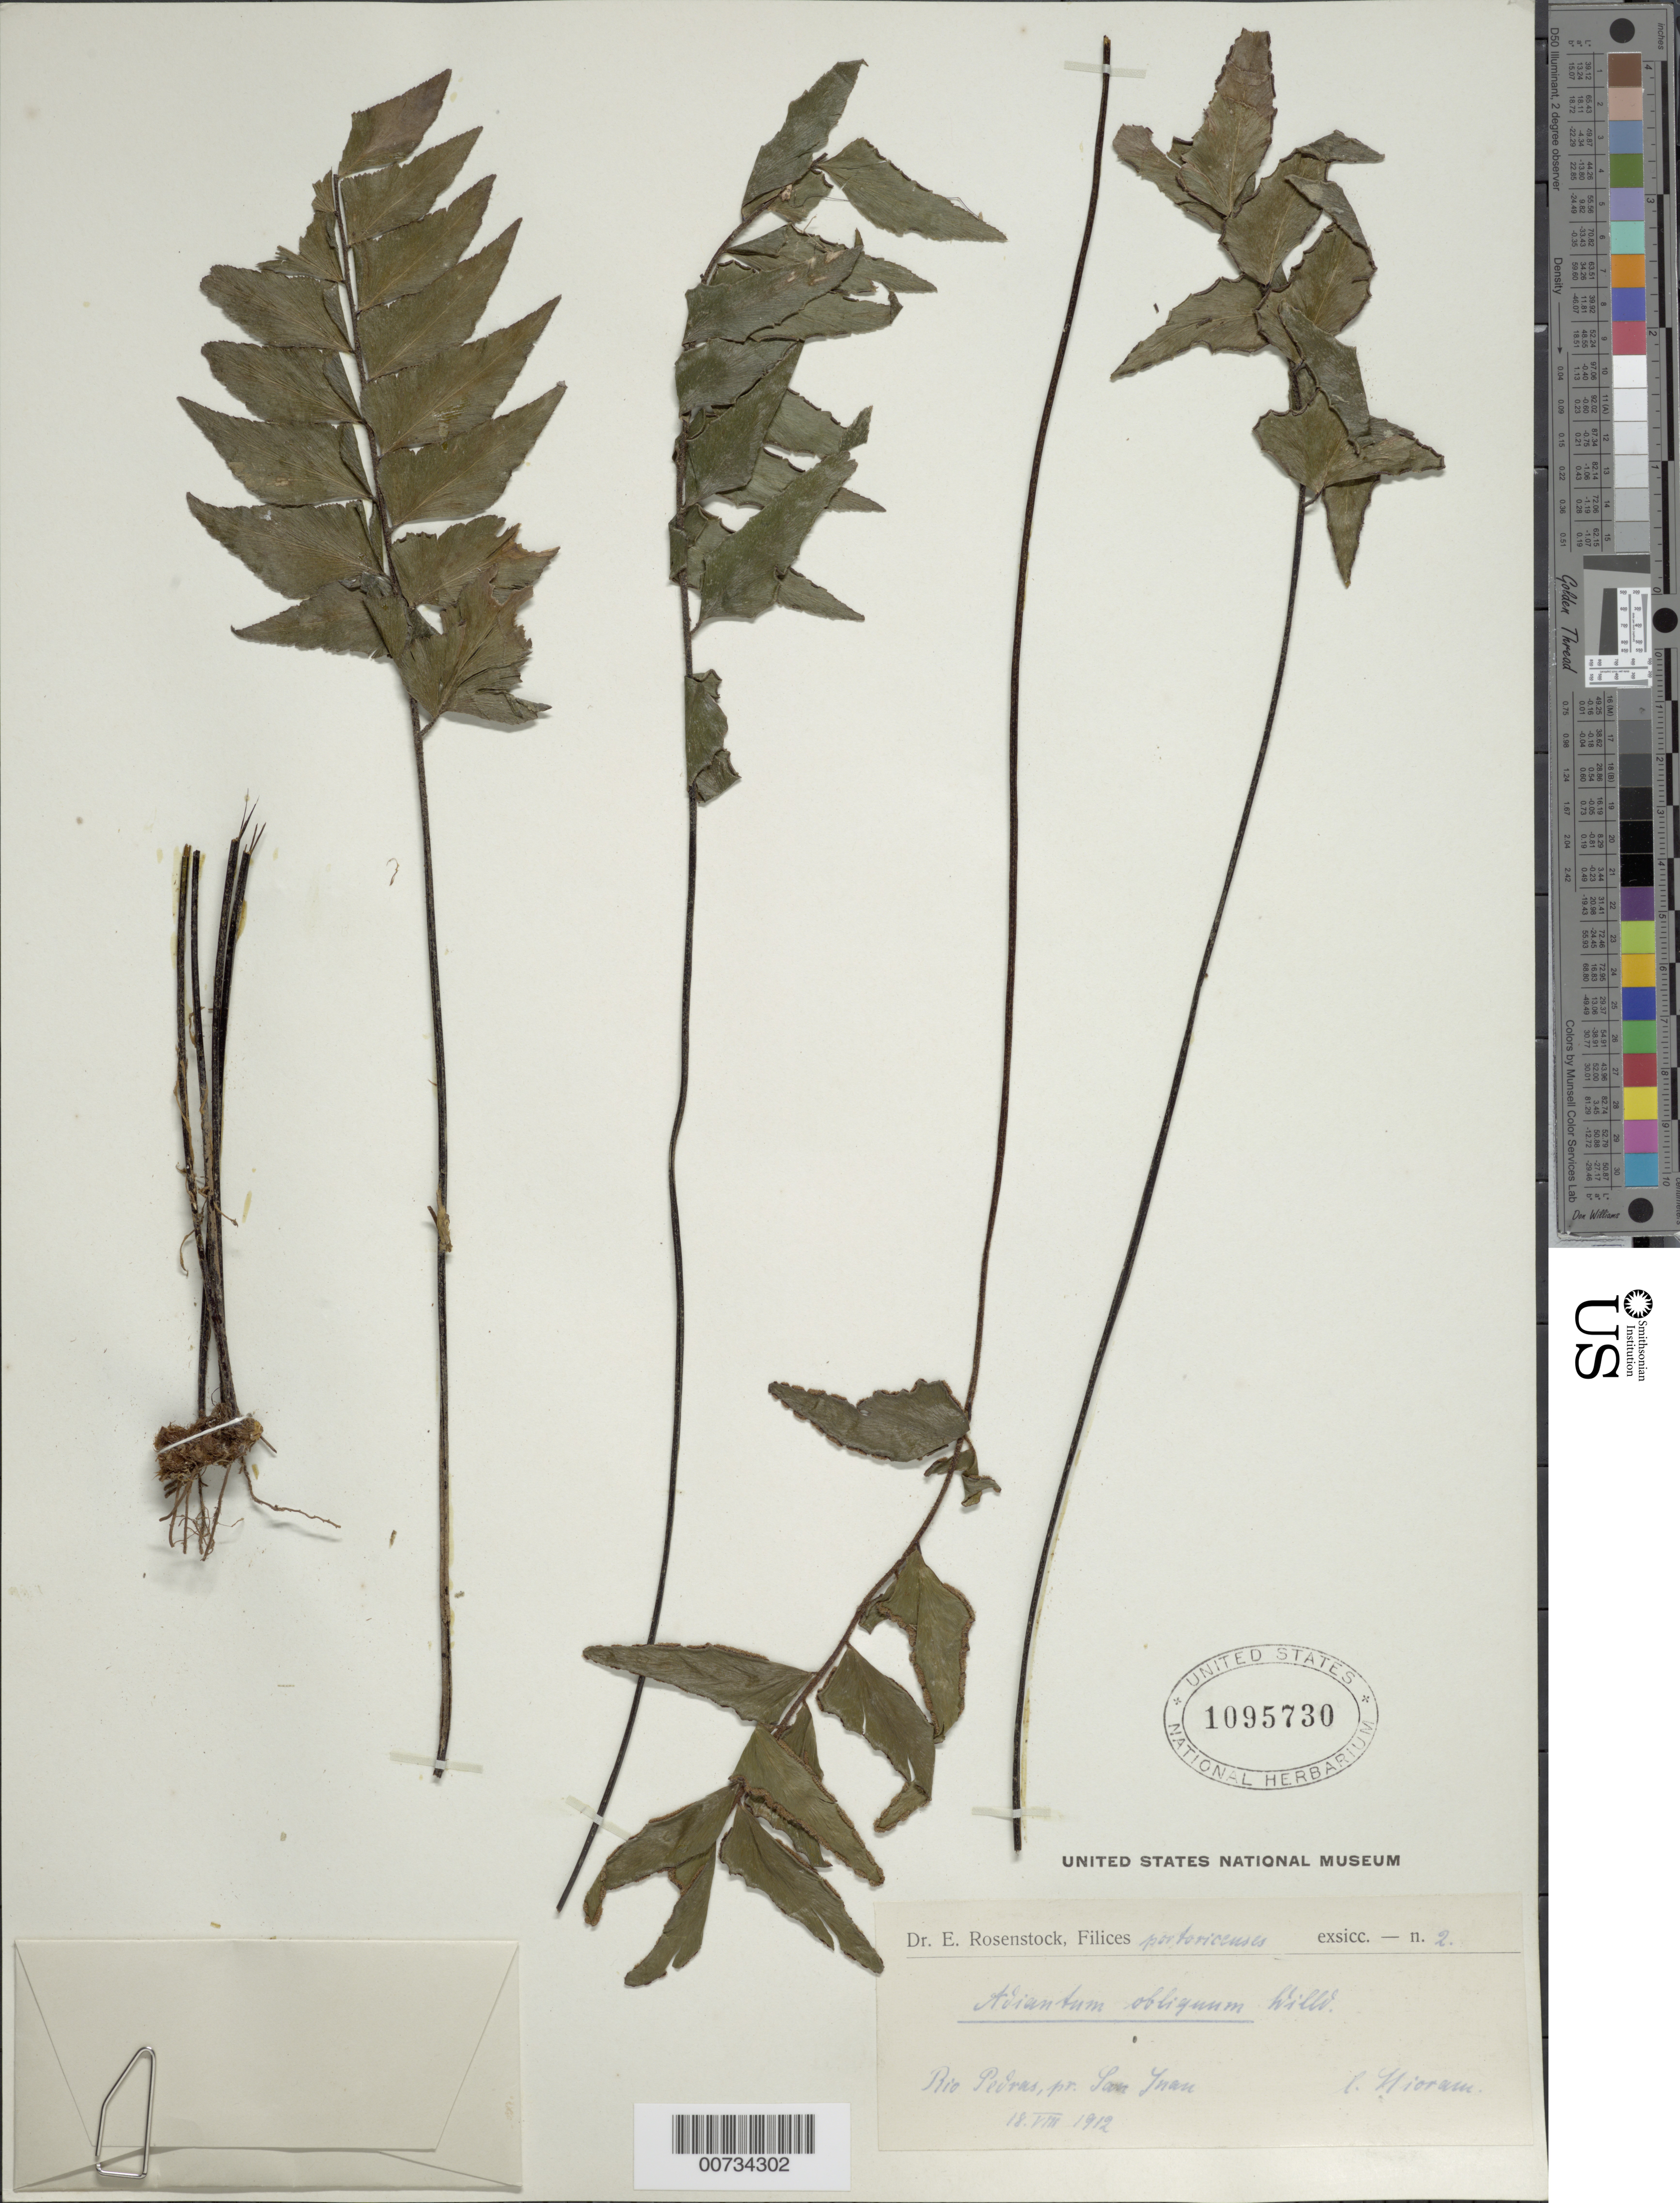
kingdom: Plantae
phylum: Tracheophyta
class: Polypodiopsida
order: Polypodiales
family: Pteridaceae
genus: Adiantum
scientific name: Adiantum obliquum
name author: Willd.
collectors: Bro. Hioram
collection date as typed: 18 Aug 1912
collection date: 1912-08-18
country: Puerto Rico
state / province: San Juan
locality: Rio Piedras, pria San Juan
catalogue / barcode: US 1095730